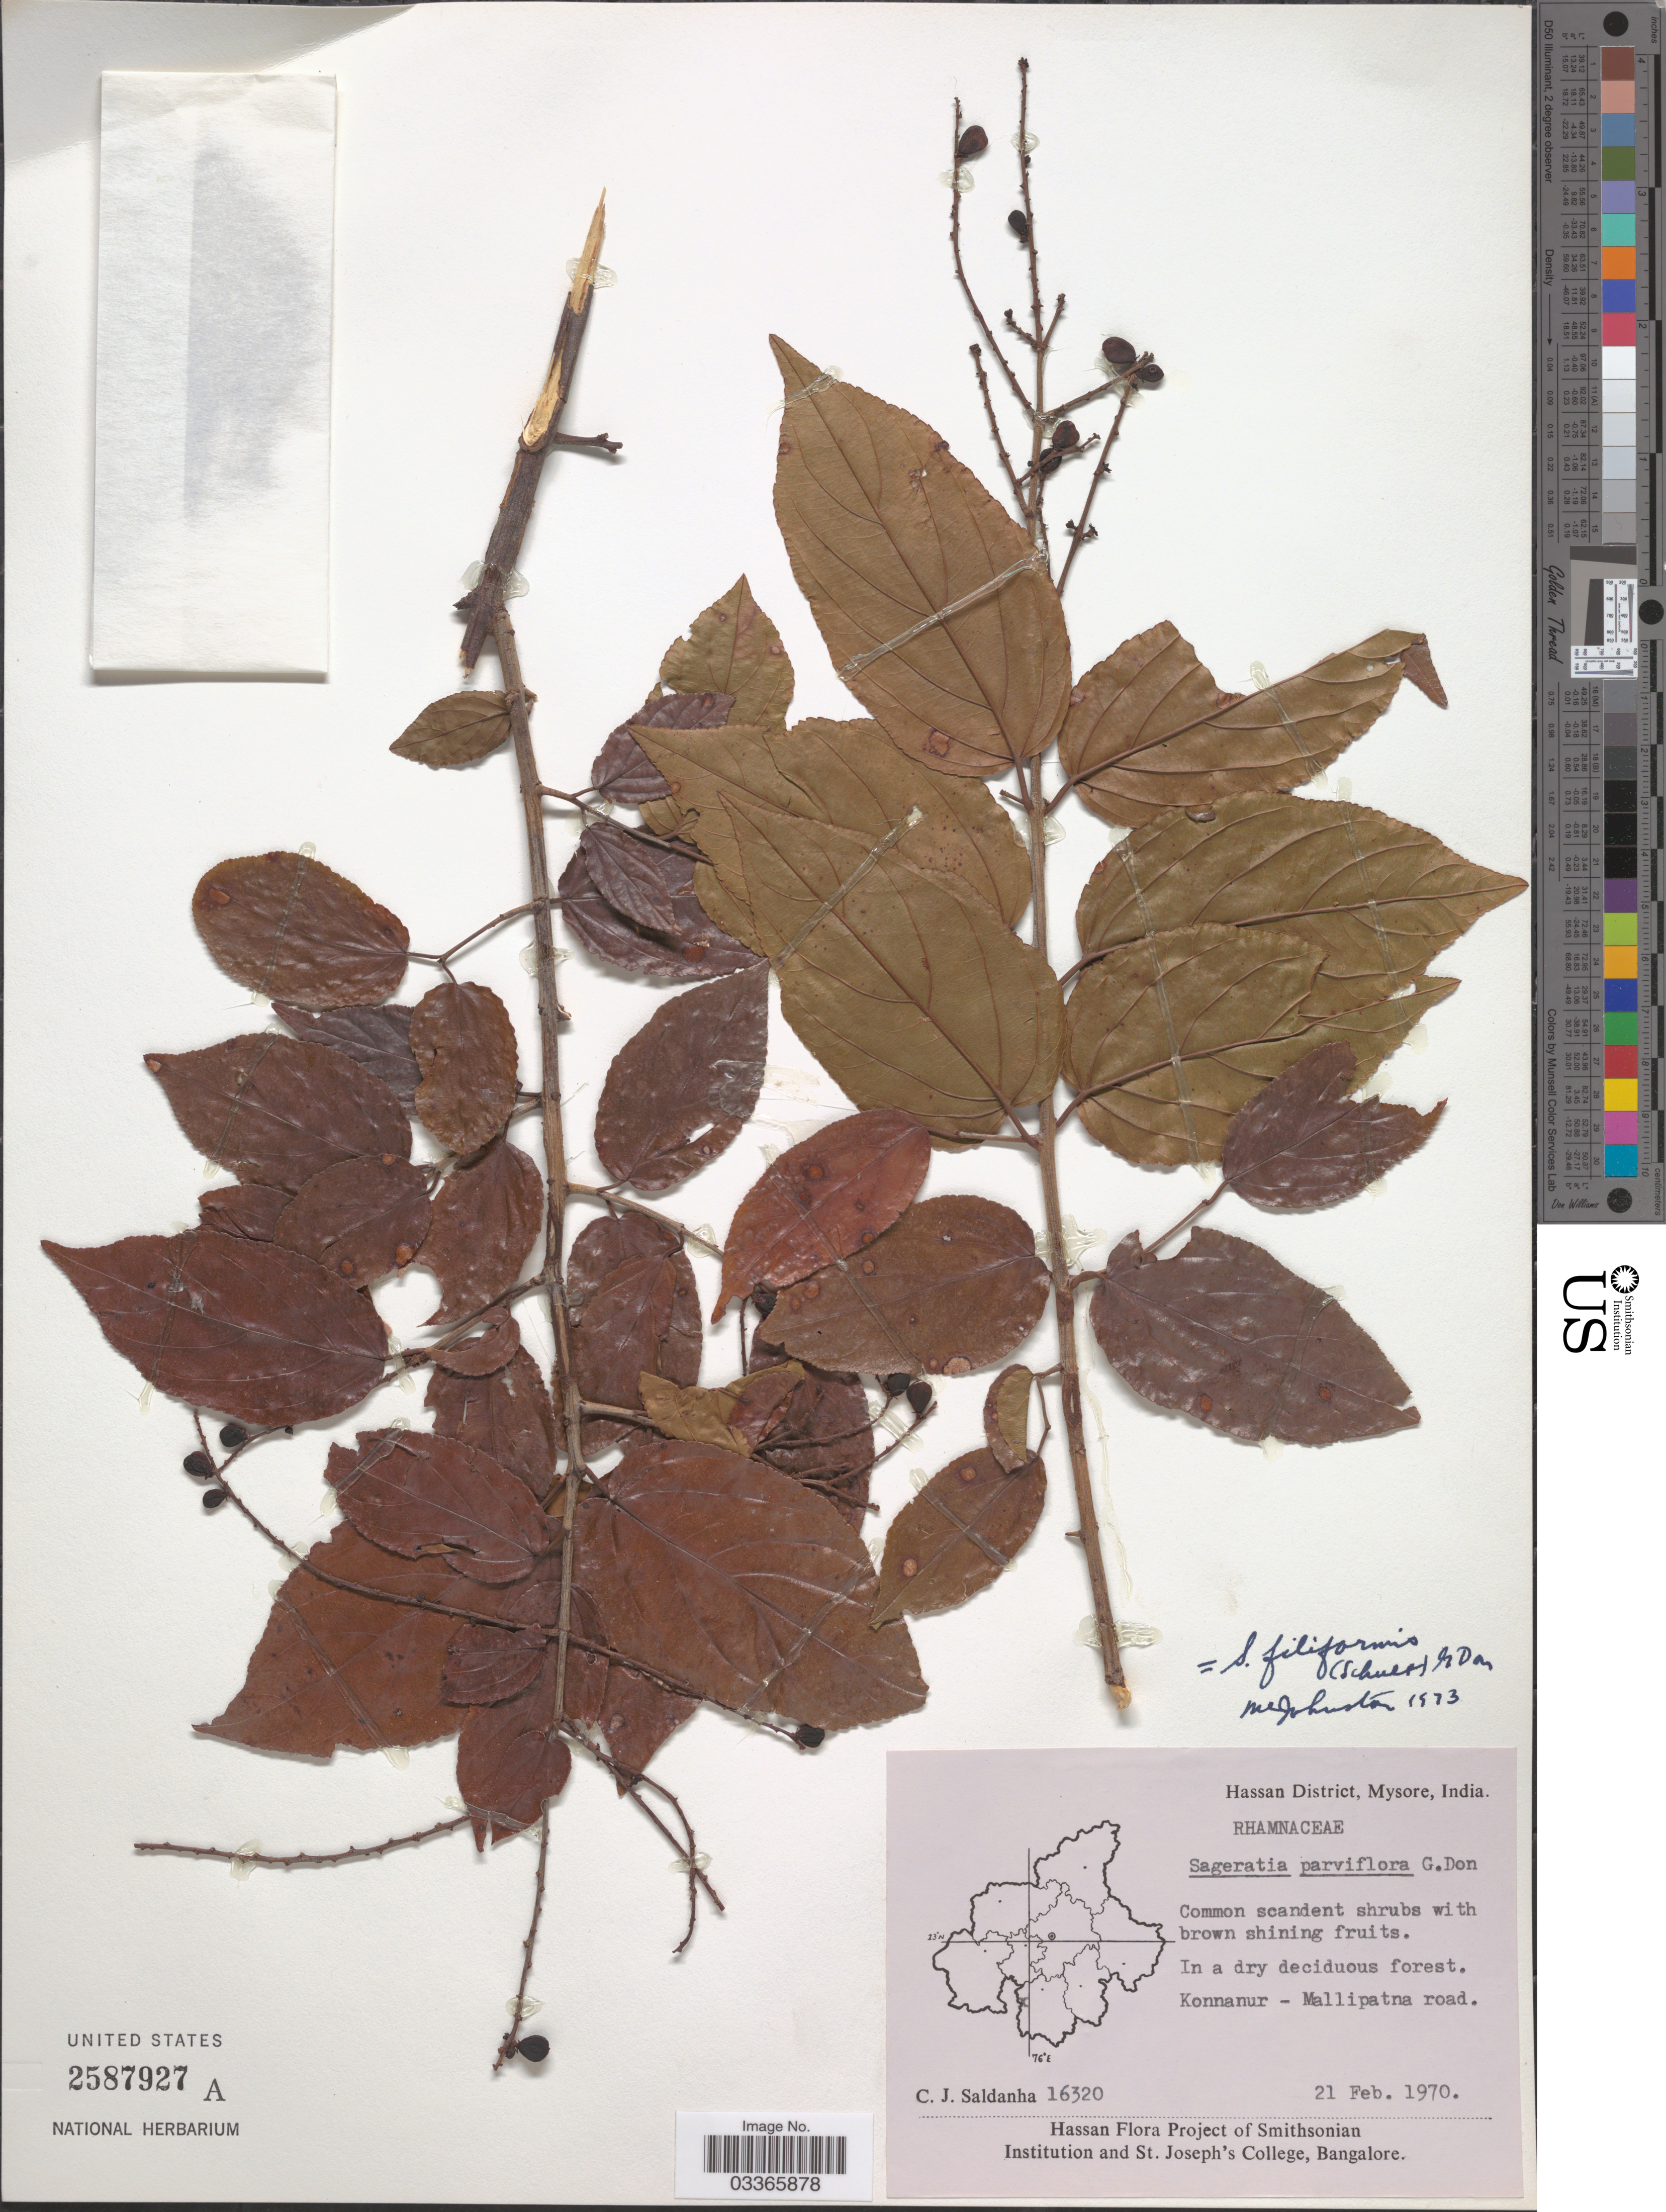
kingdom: Plantae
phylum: Tracheophyta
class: Magnoliopsida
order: Rosales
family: Rhamnaceae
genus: Sageretia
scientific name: Sageretia filiformis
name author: (Roth) G. Don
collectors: C. J. Saldanha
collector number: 16320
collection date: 1970-02-21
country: India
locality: Hassan District, Mysore. Konnanur - Mallipatna road.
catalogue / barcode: US 2587927A